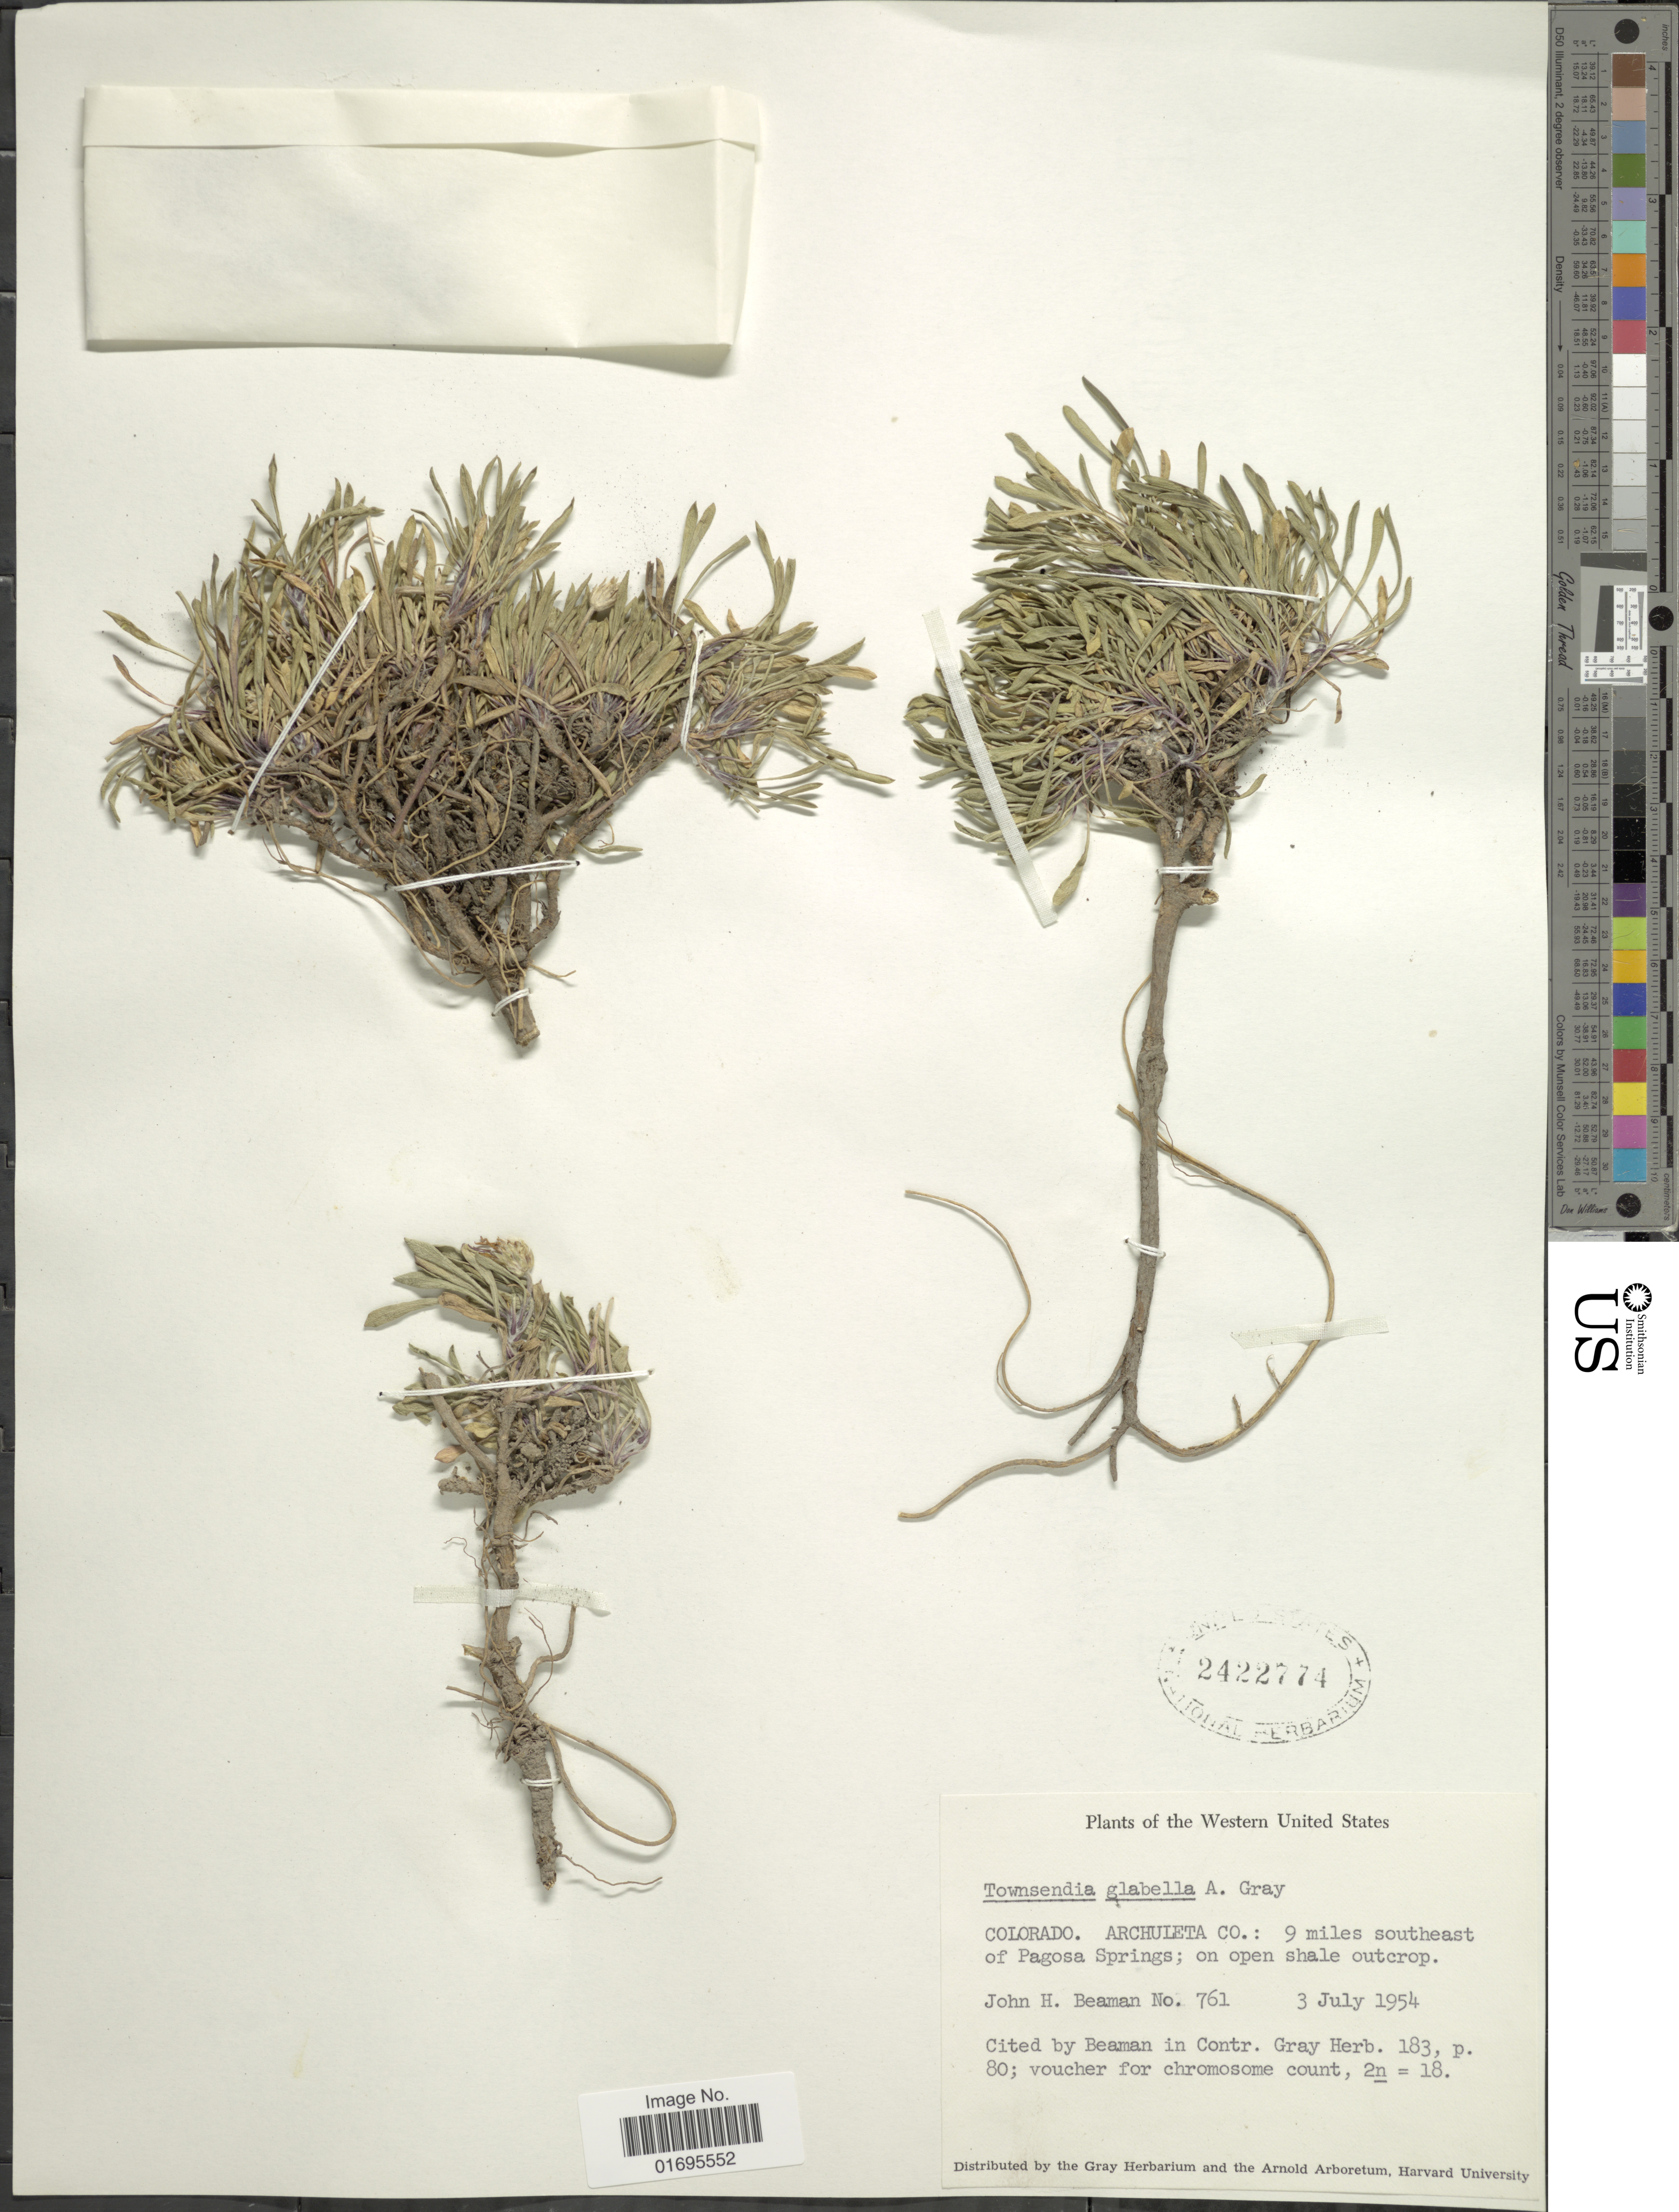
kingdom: Plantae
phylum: Tracheophyta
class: Magnoliopsida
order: Asterales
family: Asteraceae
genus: Townsendia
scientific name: Townsendia glabella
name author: A. Gray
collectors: J. H. Beaman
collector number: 761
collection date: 1954-07-03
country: United States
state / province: Colorado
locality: Archuleta Co.: 9 miles southeast of Pagosa Springs; on open shale outcrop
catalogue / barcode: US 2422774